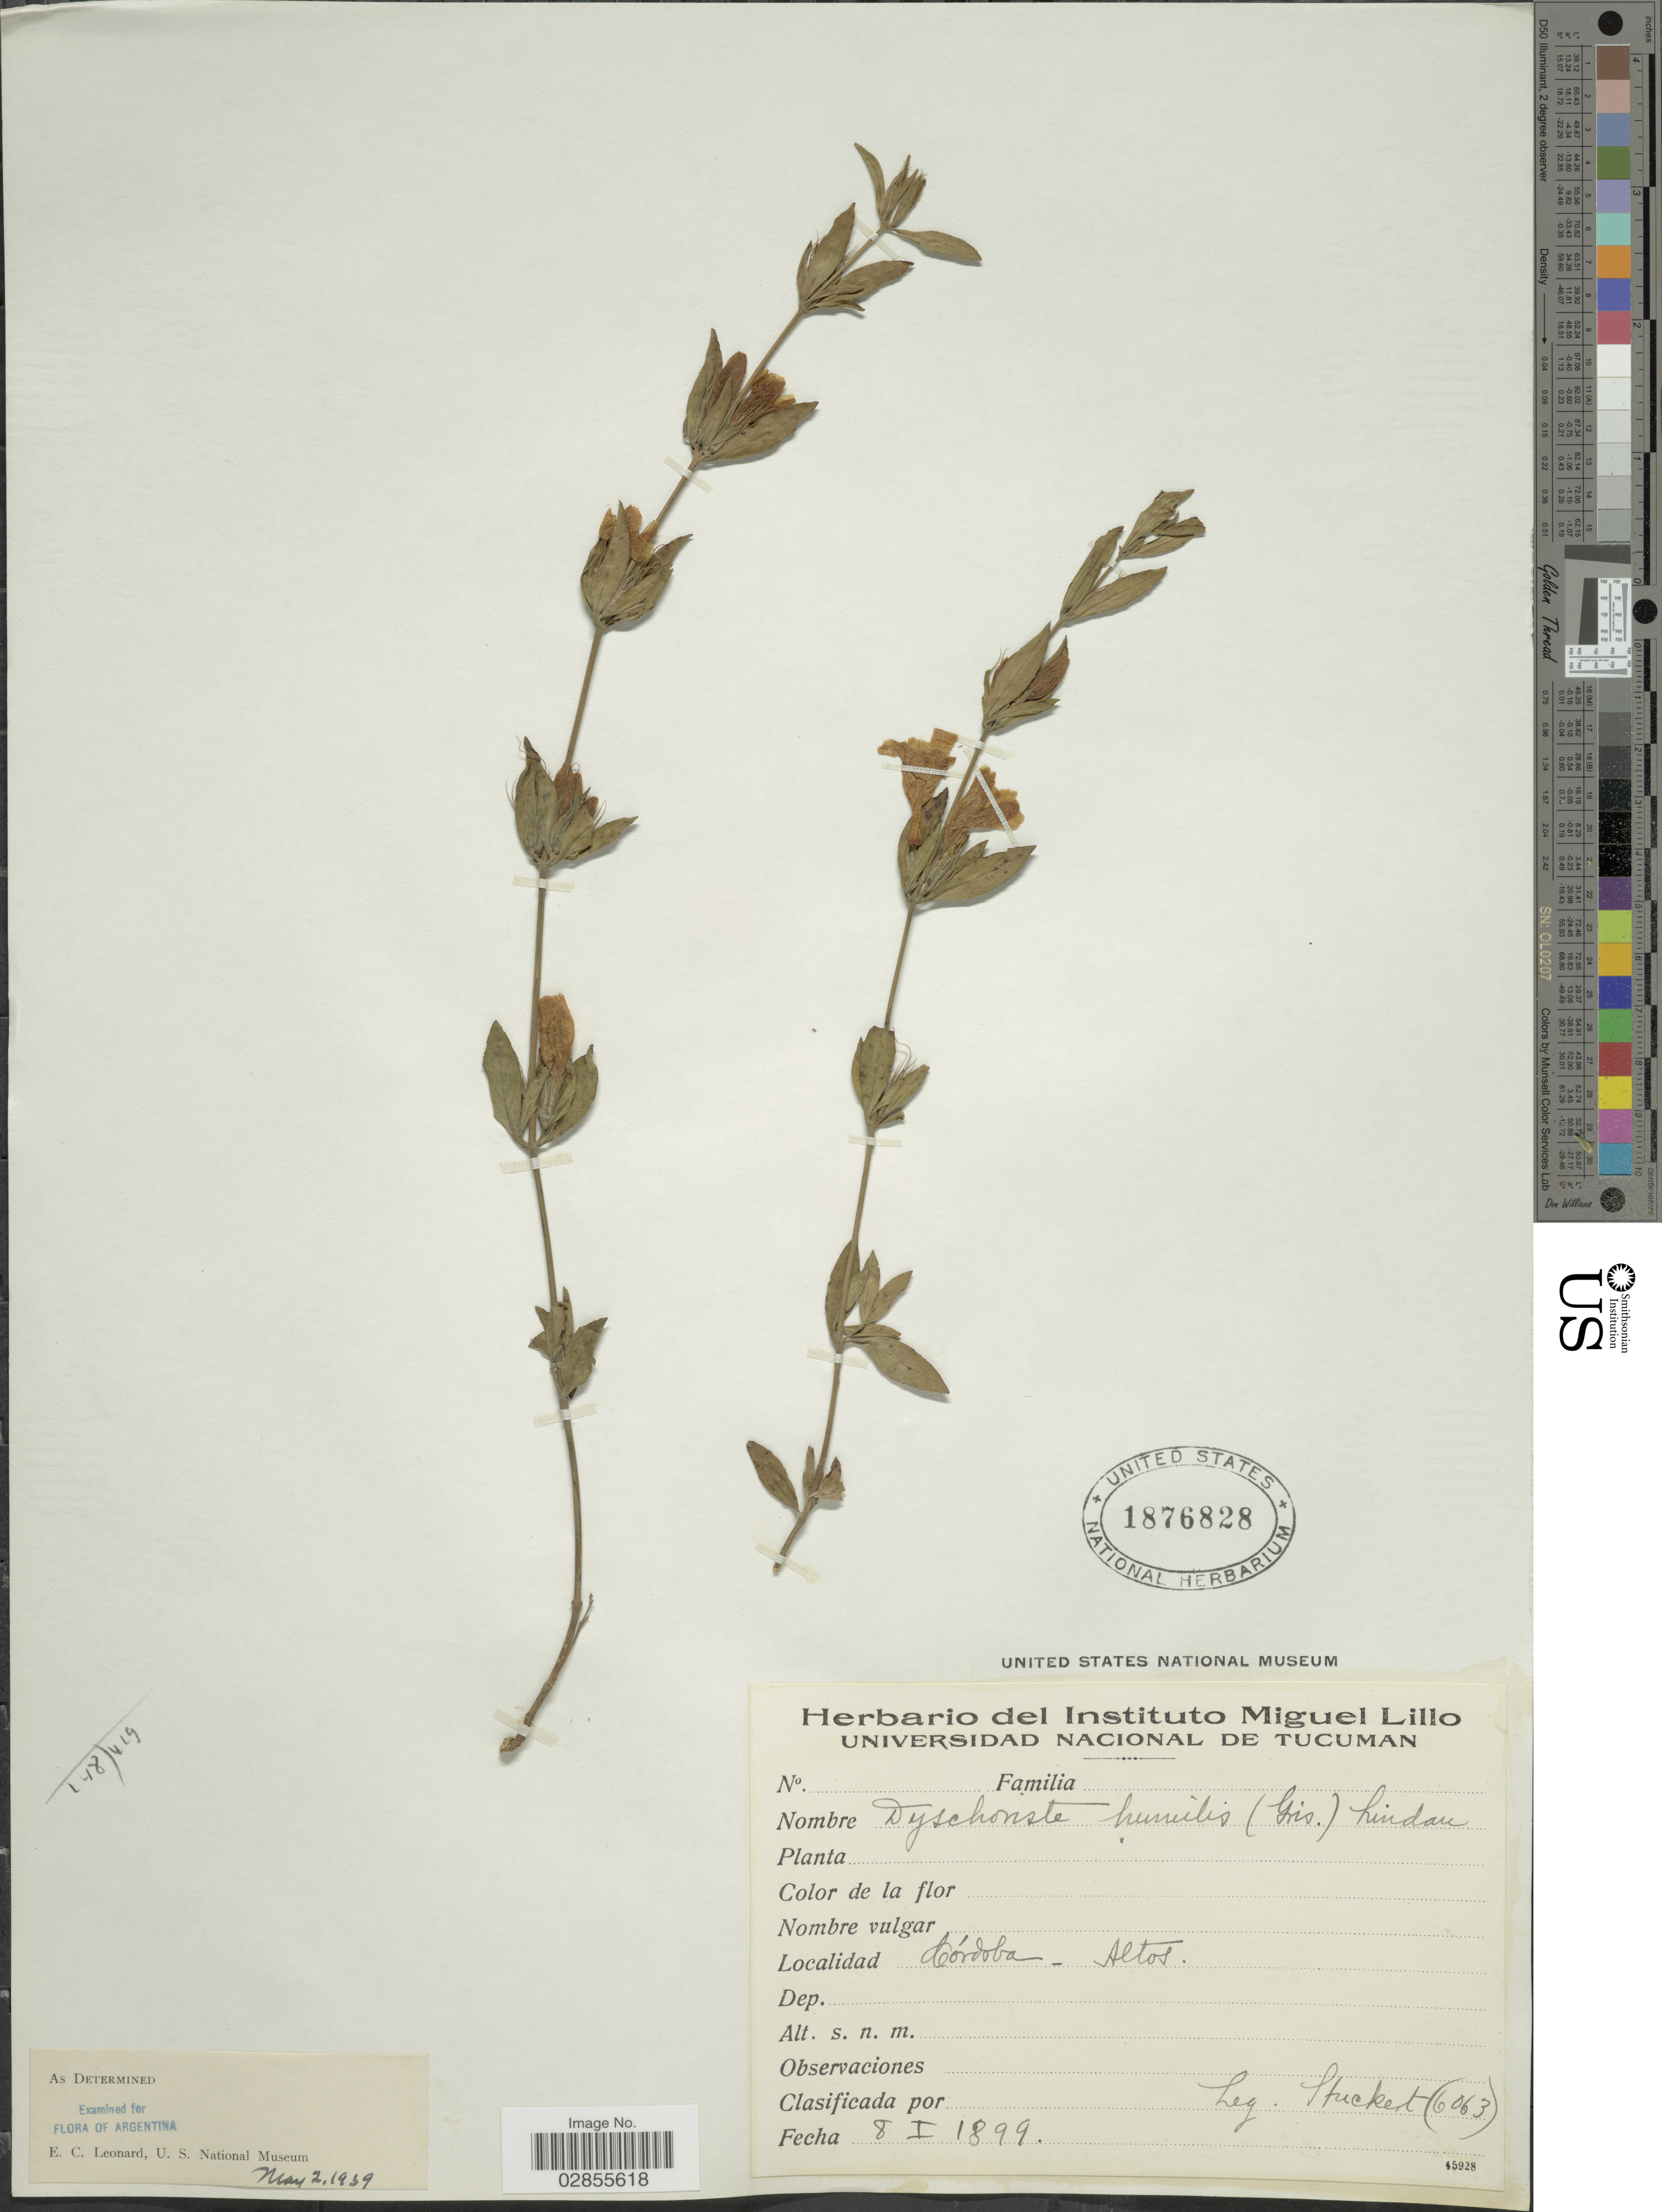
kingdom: Plantae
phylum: Tracheophyta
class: Magnoliopsida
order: Lamiales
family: Acanthaceae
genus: Dyschoriste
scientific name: Dyschoriste humilis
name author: Lindau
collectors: T. Stuckert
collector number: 6063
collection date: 1899-01-08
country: Argentina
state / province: Cordoba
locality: Altos.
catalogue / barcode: US 1876828